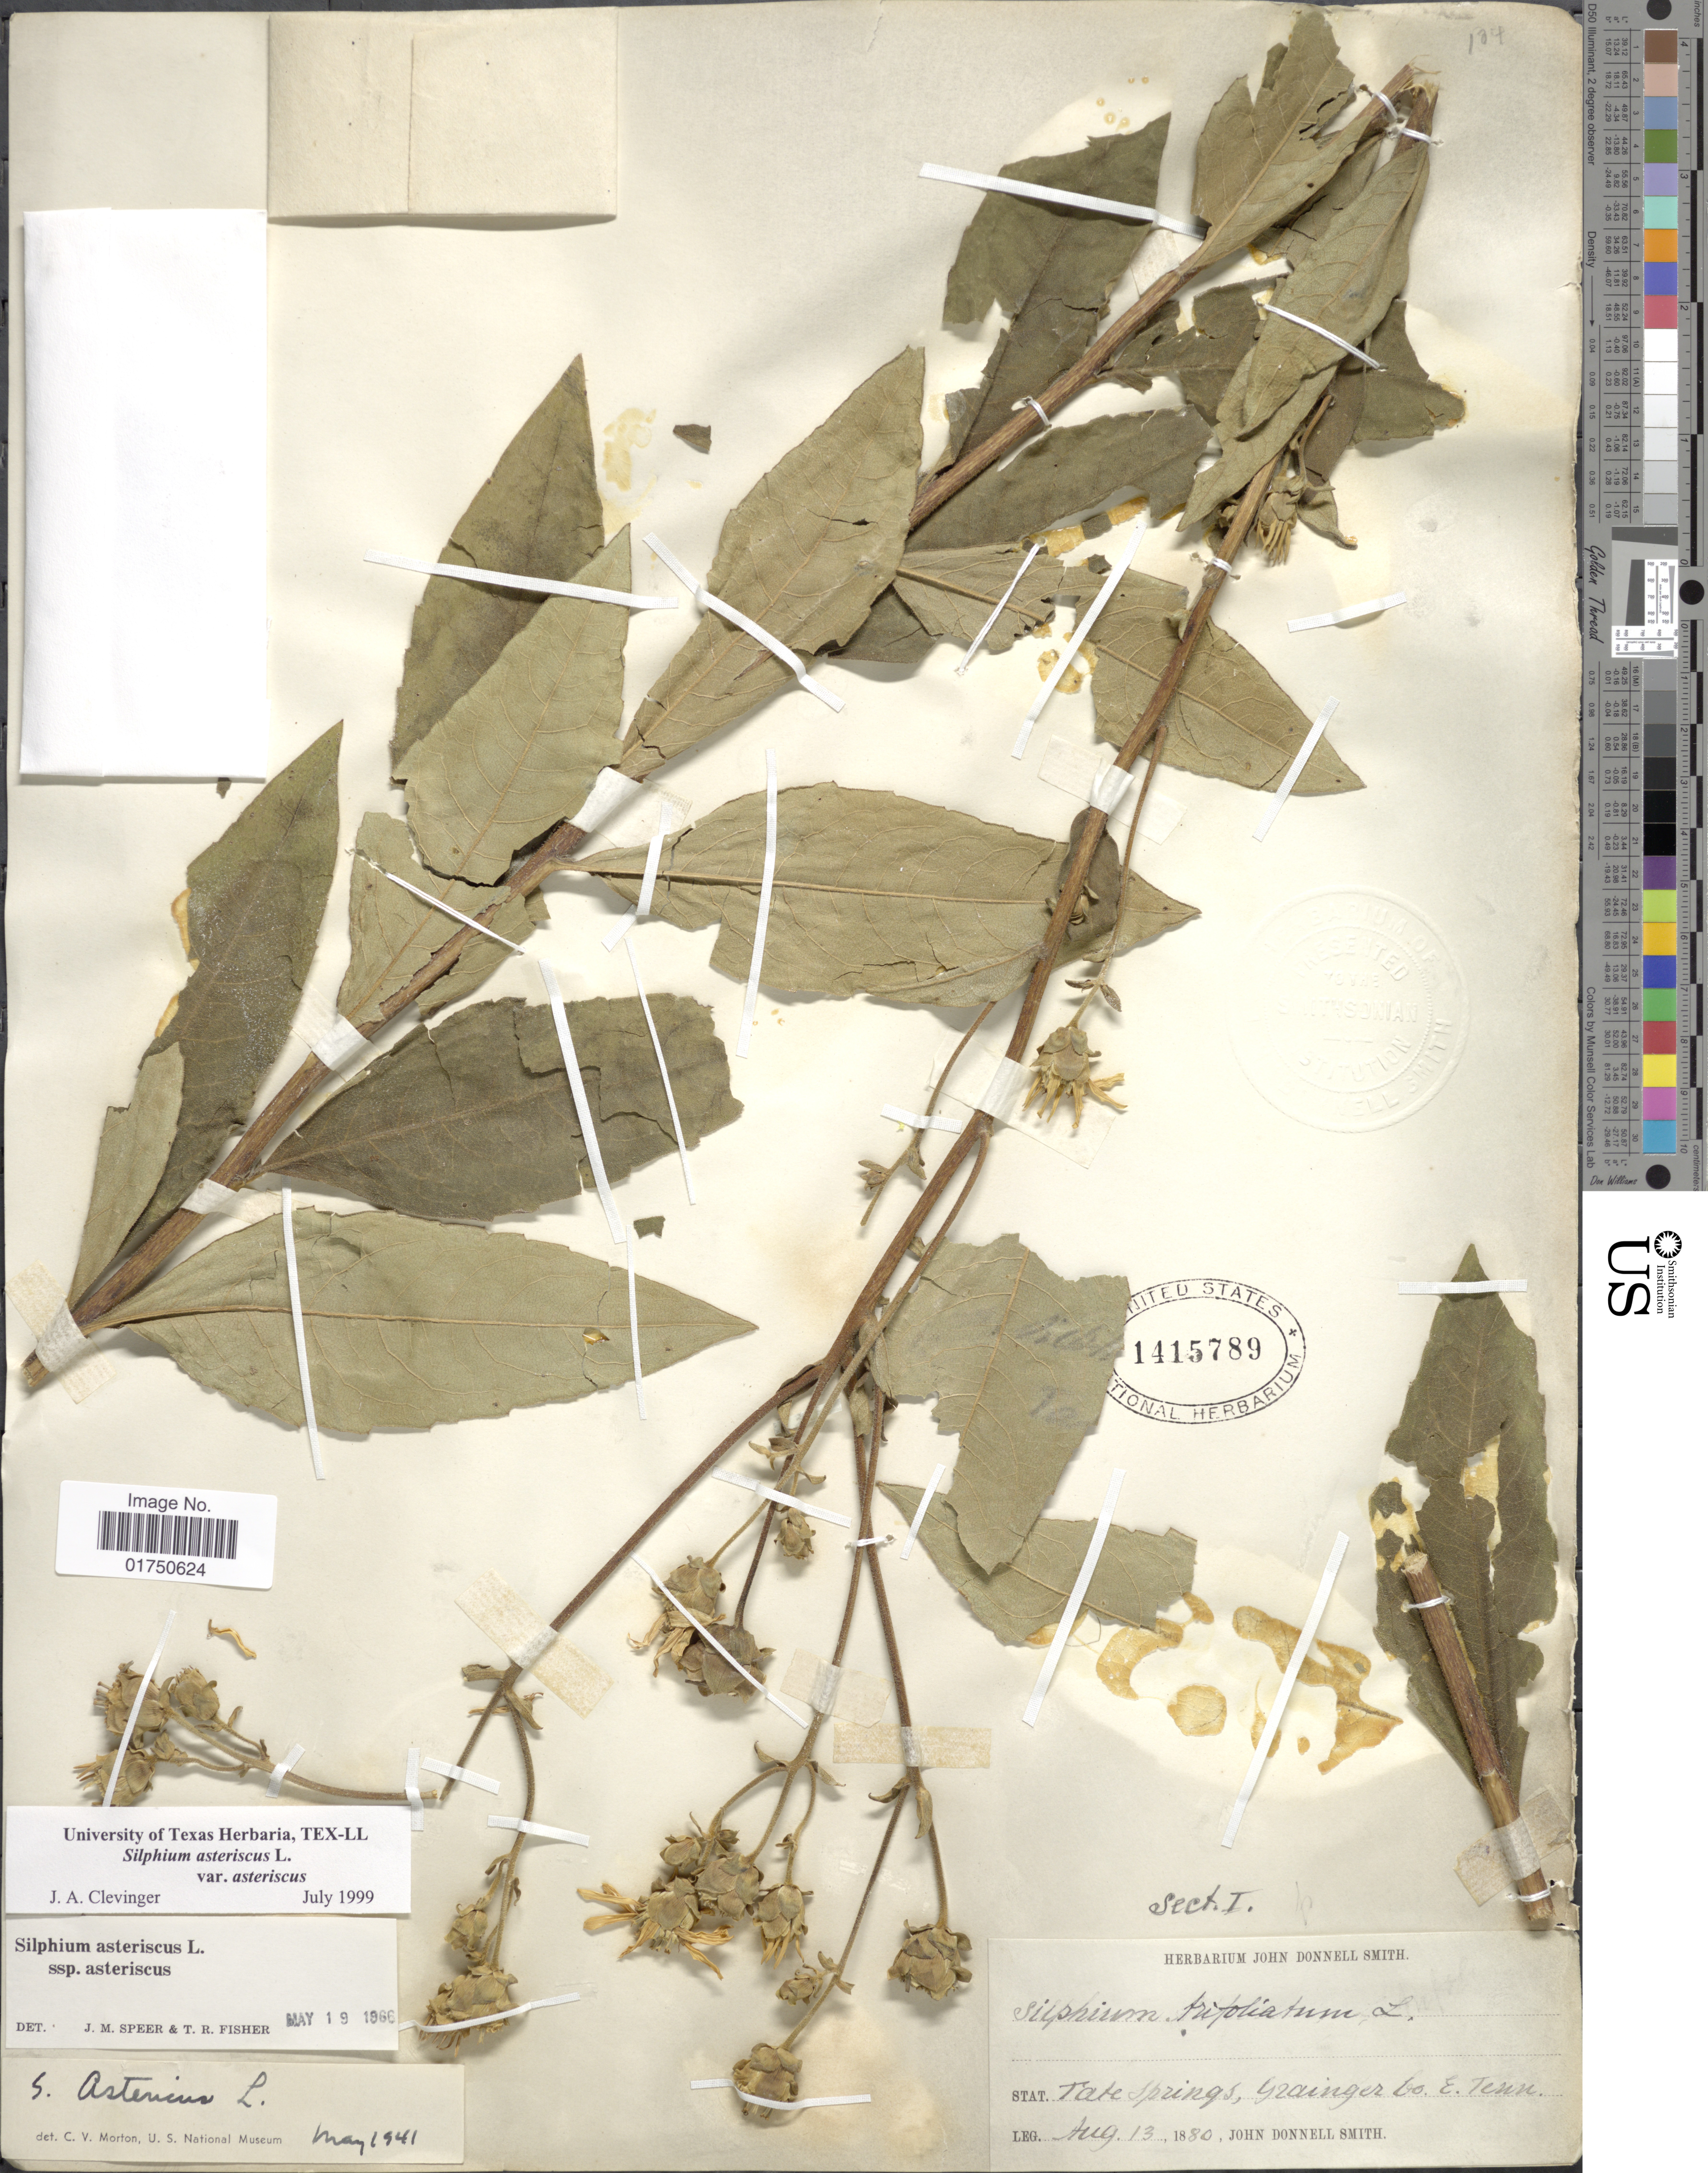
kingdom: Plantae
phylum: Tracheophyta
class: Magnoliopsida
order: Asterales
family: Asteraceae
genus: Silphium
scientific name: Silphium asteriscus var. asteriscus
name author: L.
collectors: J. Donnell Smith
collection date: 1880-08-13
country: United States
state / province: Tennessee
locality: Tate Springs, Grainger Co., E. Tenn.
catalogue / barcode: US 1415789